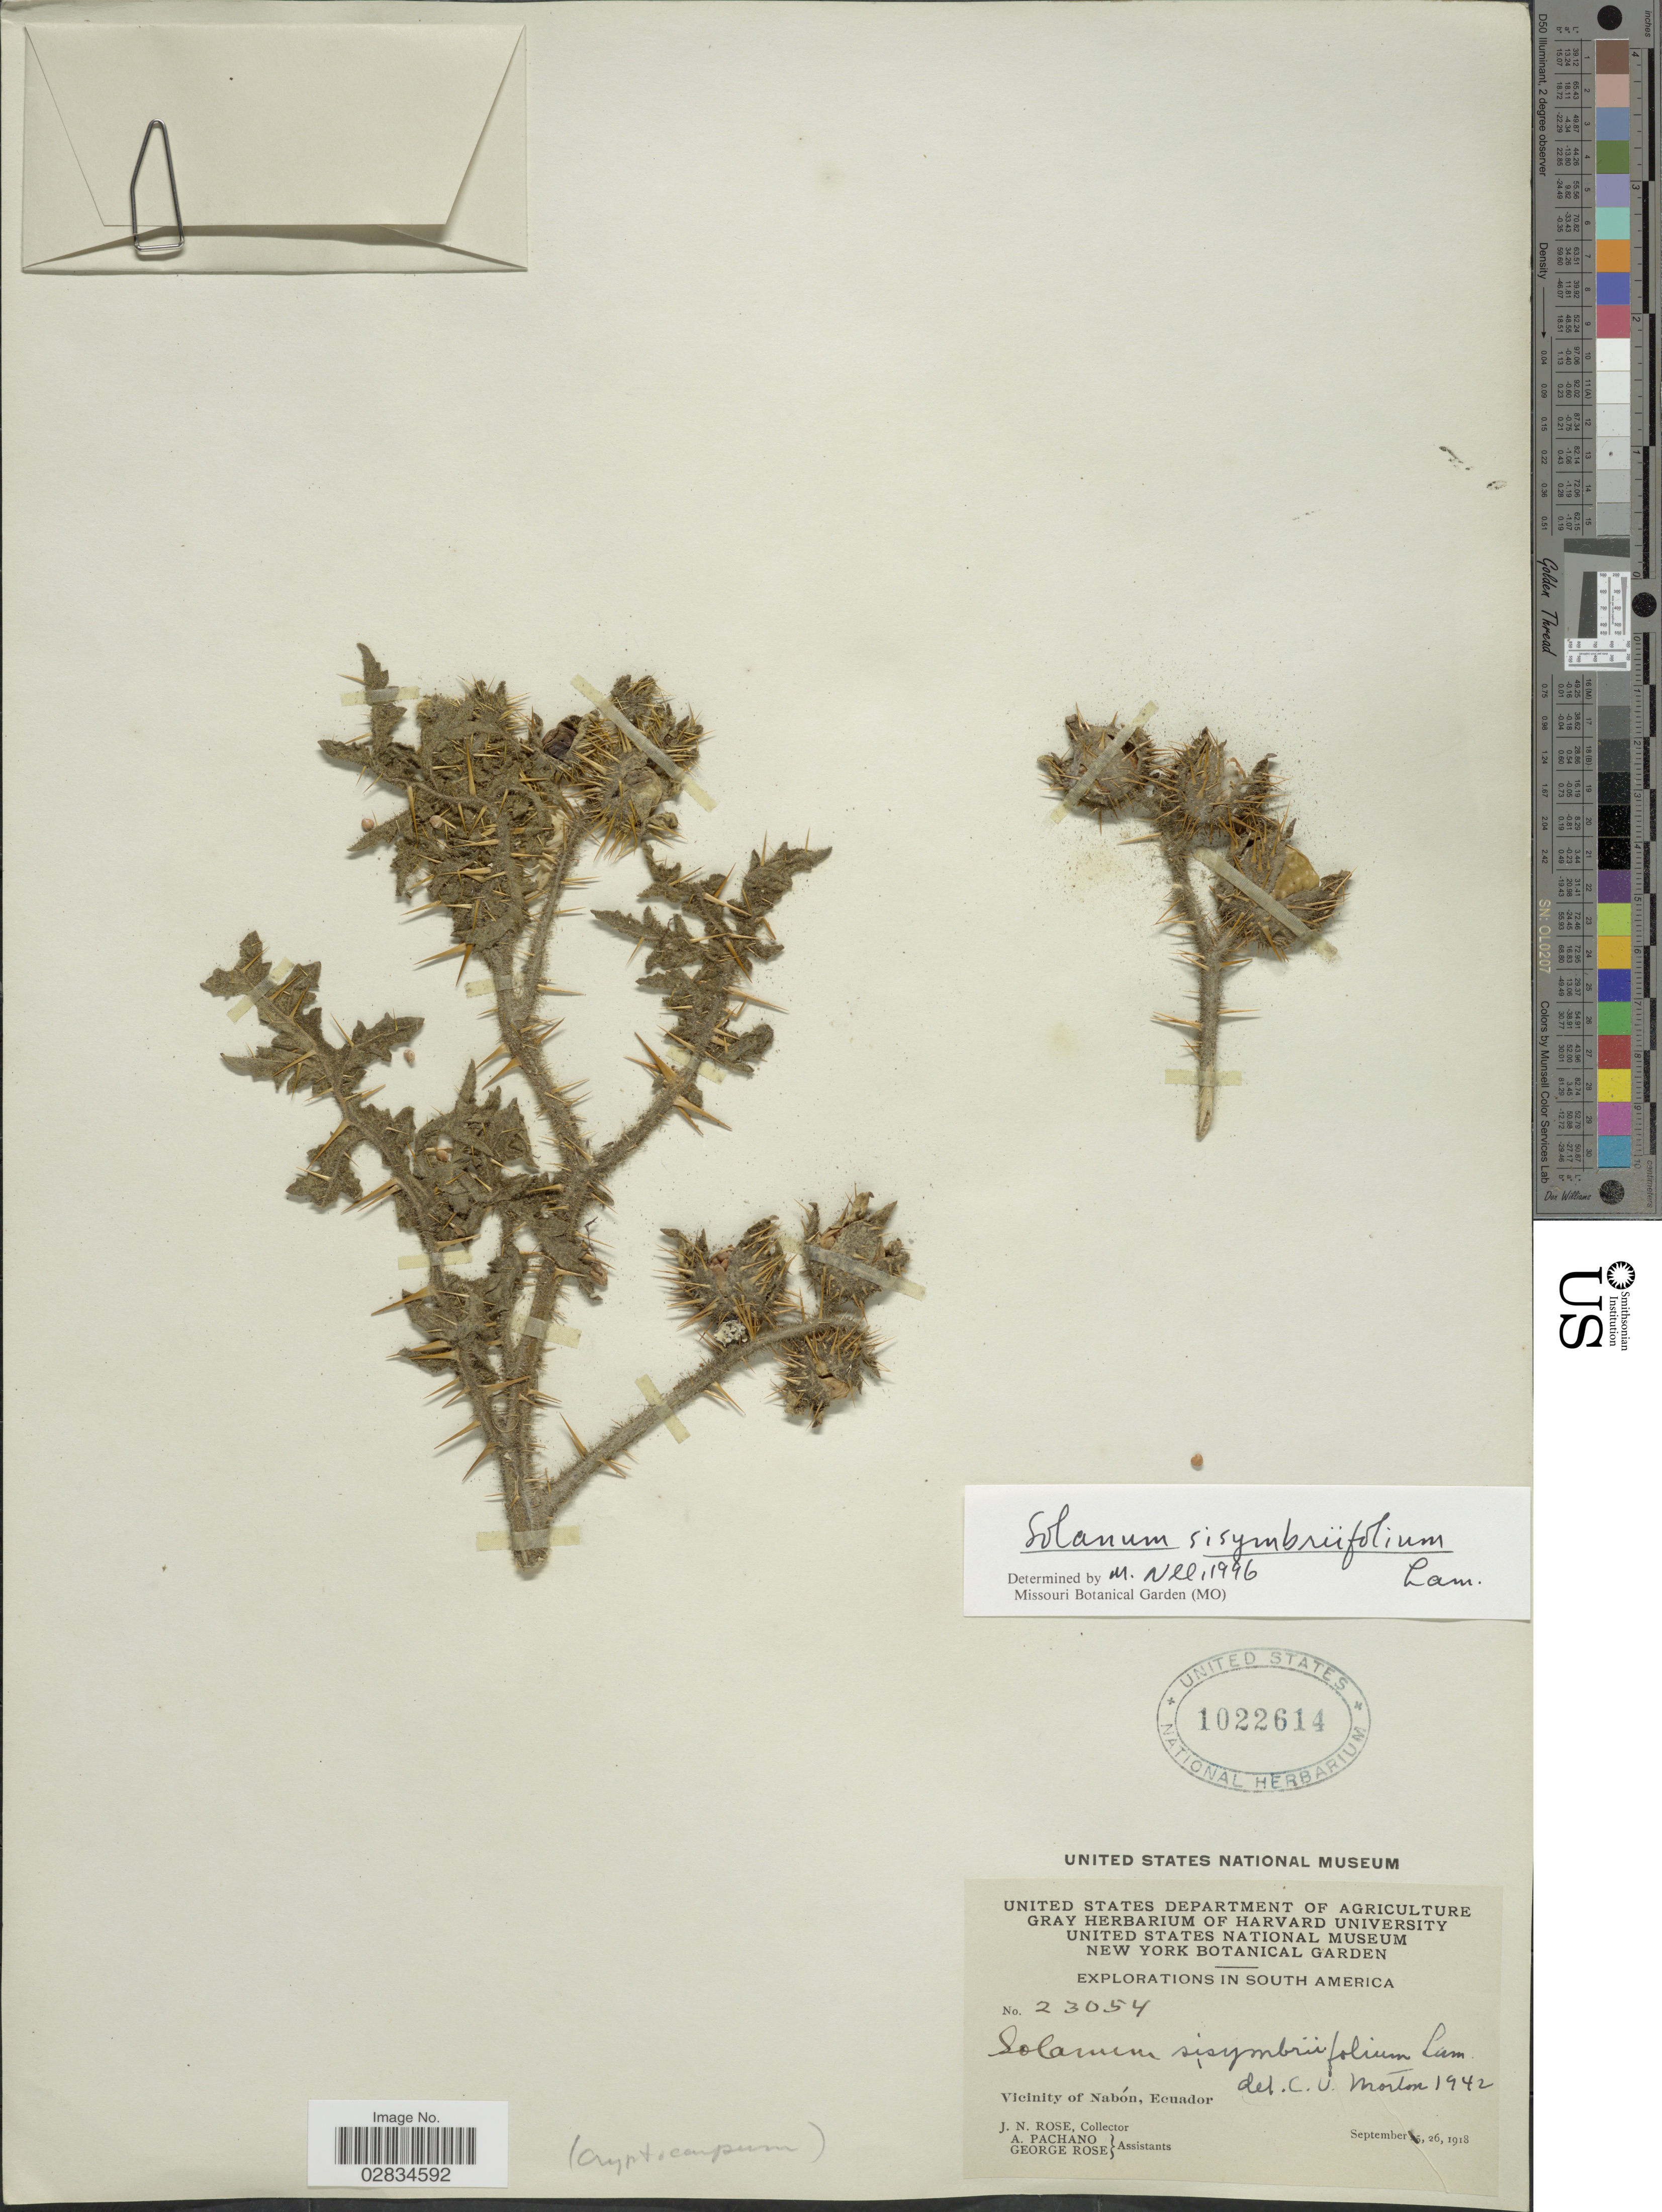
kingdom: Plantae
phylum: Tracheophyta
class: Magnoliopsida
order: Solanales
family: Solanaceae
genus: Solanum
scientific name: Solanum sisymbriifolium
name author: Lam.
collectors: J. N. Rose, A. Pachano & G. Rose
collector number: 23054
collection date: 1918-09-26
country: Ecuador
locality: Vicinity of Nabón.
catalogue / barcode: US 1022614